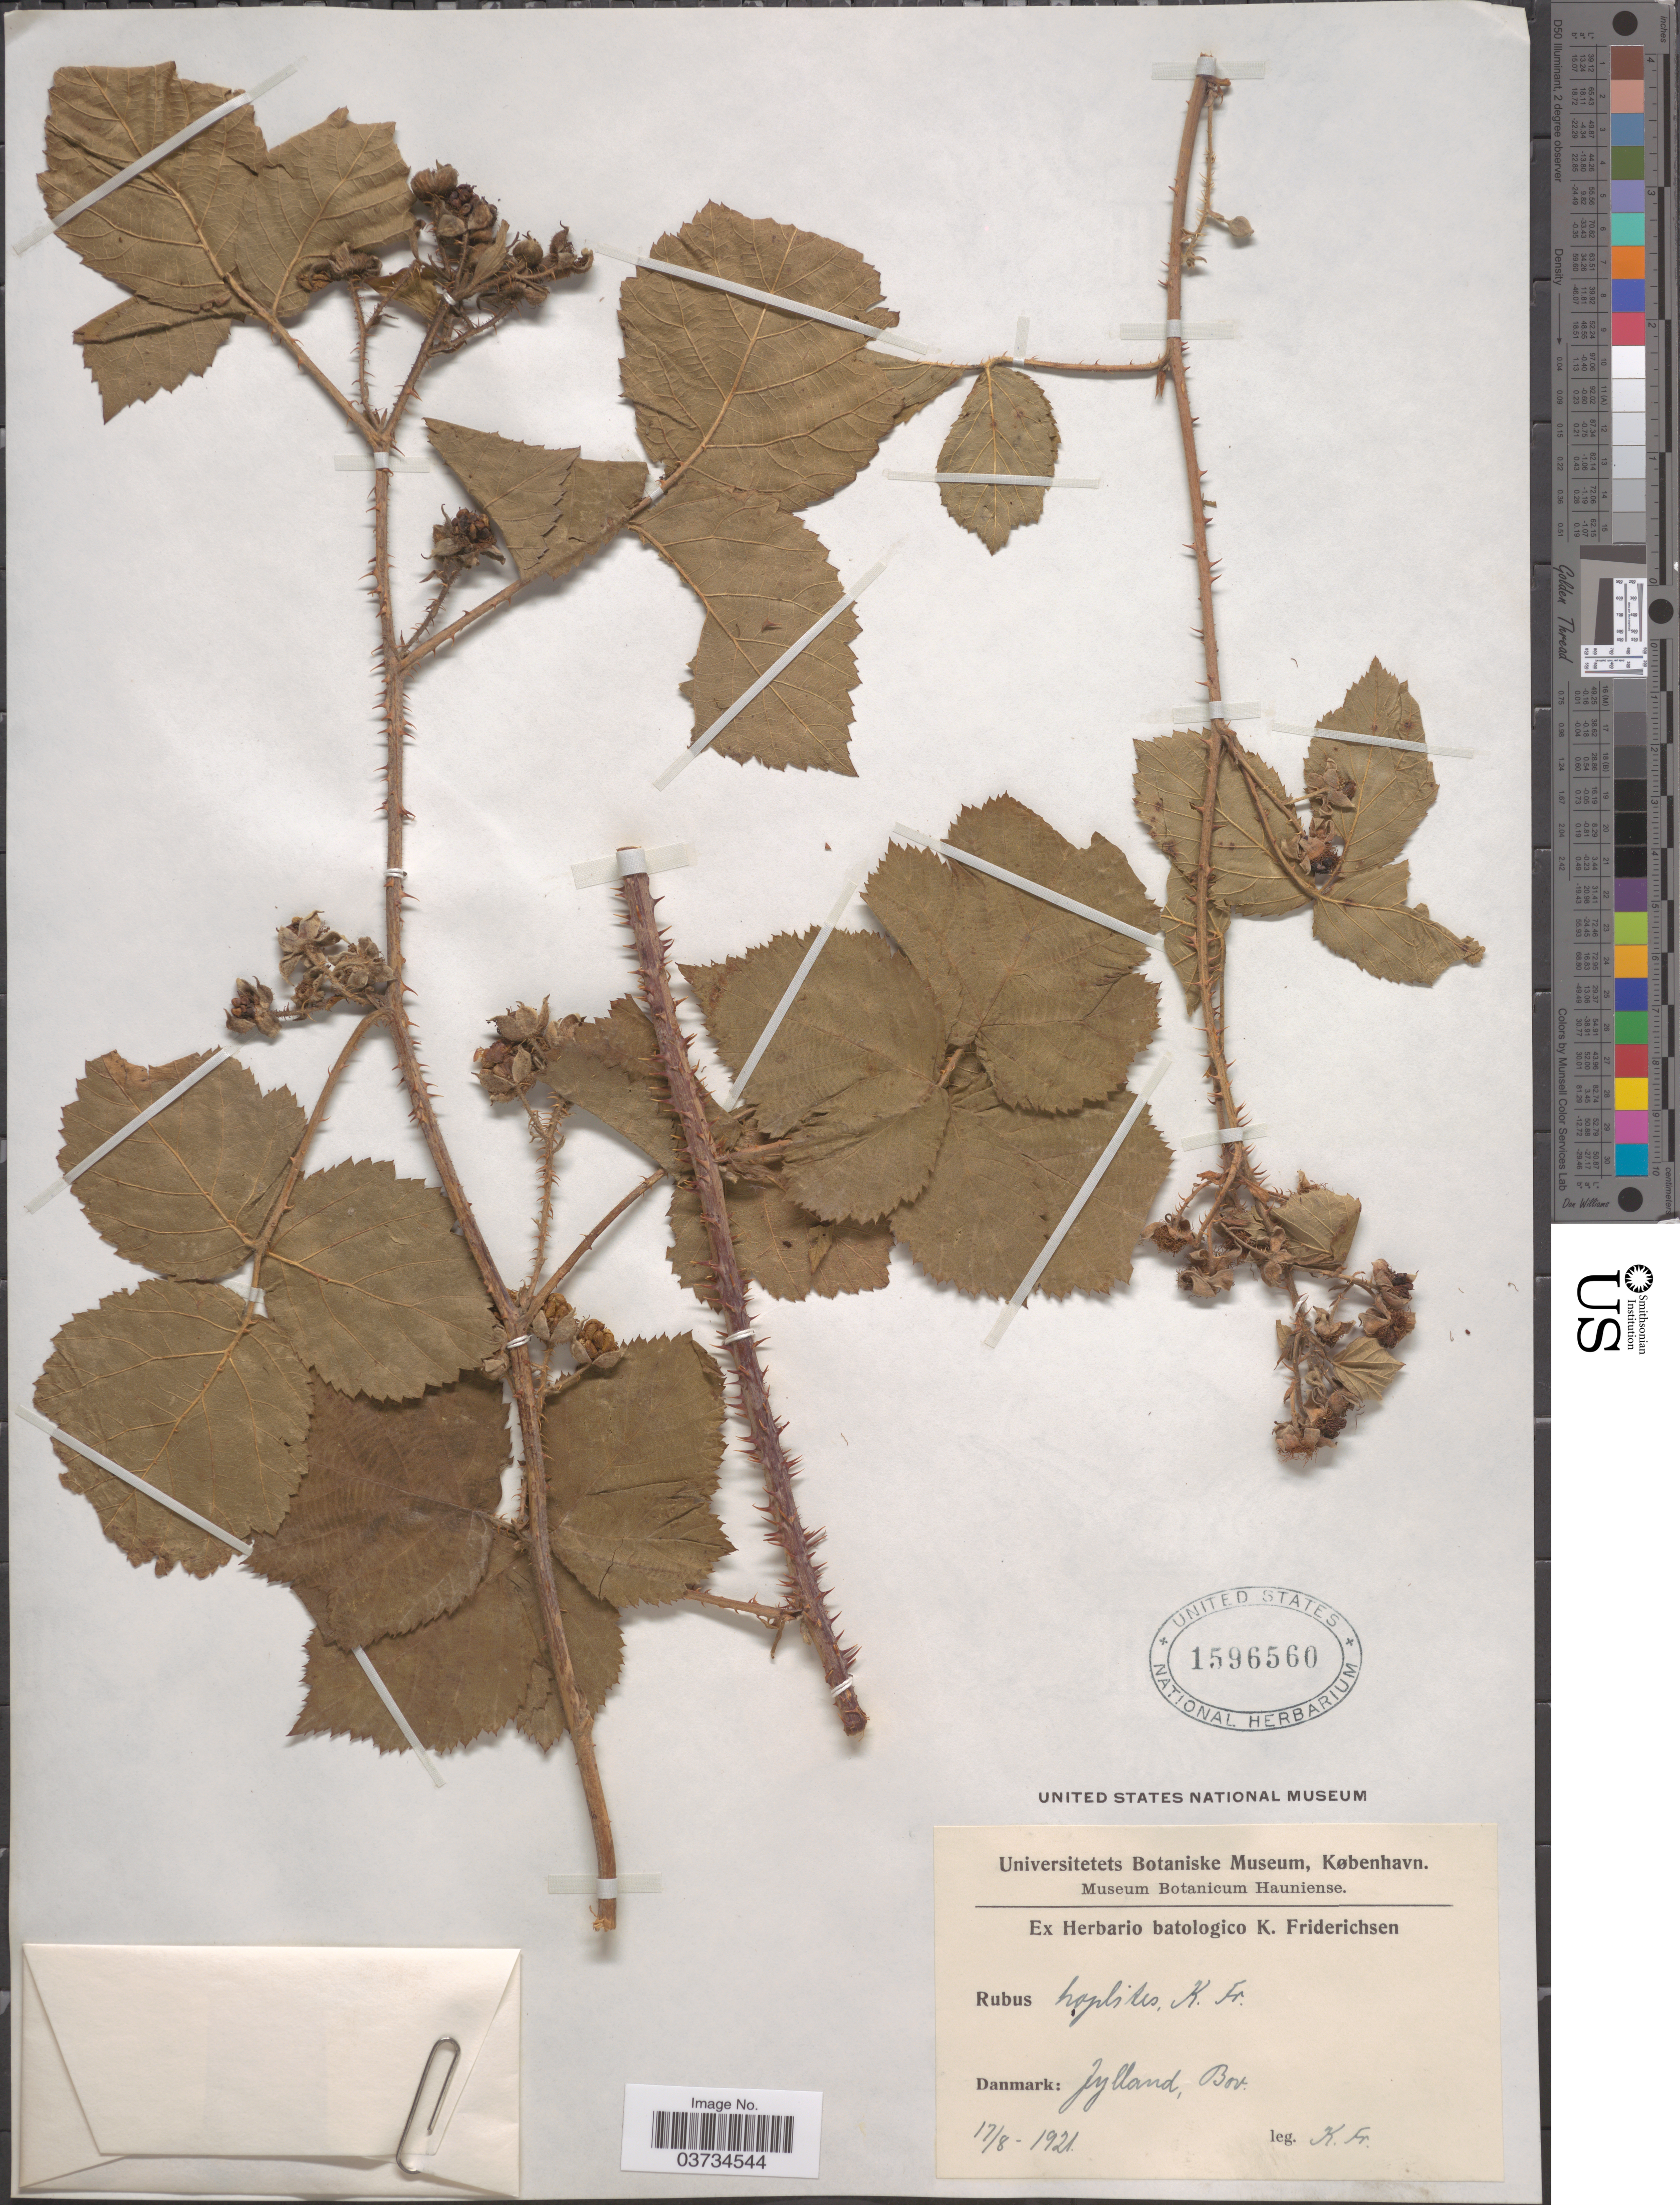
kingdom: Plantae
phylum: Tracheophyta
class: Magnoliopsida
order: Rosales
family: Rosaceae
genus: Rubus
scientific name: Rubus hapliles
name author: K. Fr.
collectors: K. Friderichsen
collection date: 1921-08-17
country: Denmark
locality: Jylland, Bov.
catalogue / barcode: US 1596560